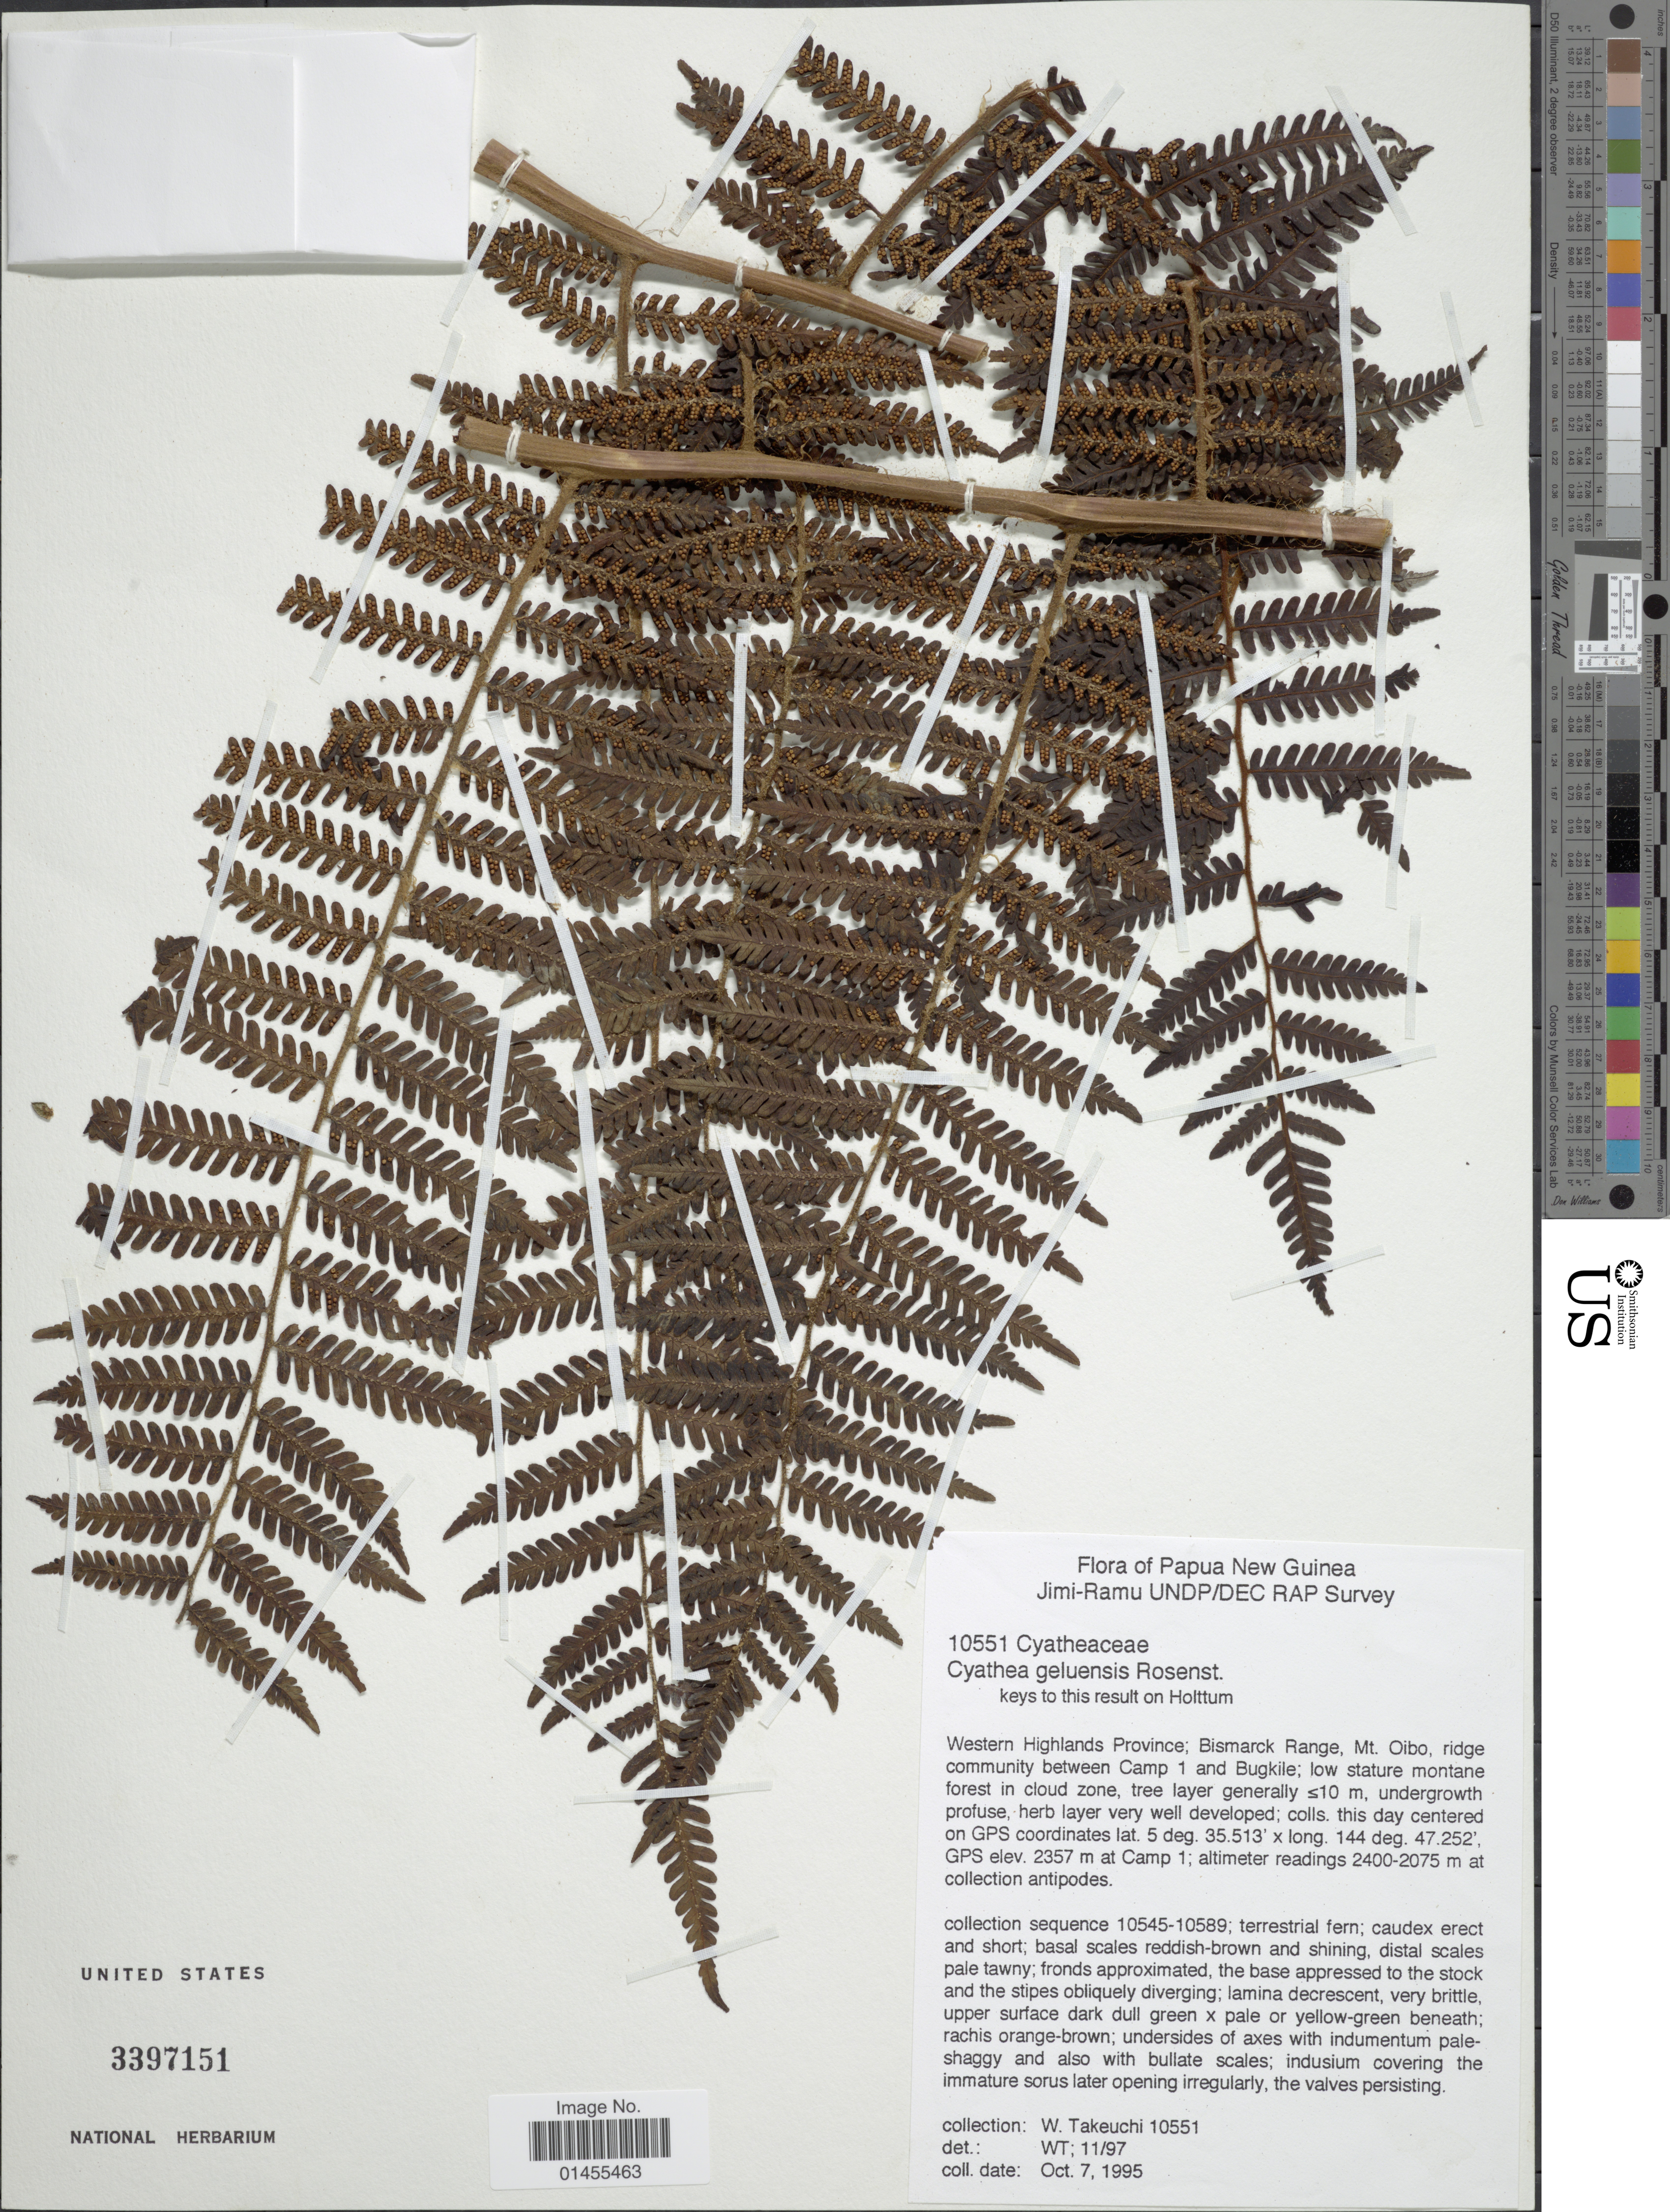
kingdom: Plantae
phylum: Tracheophyta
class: Polypodiopsida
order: Cyatheales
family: Cyatheaceae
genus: Alsophila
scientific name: Alsophila geluensis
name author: (Rosenst.) R.M. Tryon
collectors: W. Takeuchi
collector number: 10551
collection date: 1995-10-07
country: Papua New Guinea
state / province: Western Highlands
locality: Jimi-Ramu UNDP/DEC RAP Survey, Western Highlands Province; Bismarck range, Mt Oibo, ridge community between Camp 1 and Bugkile; low stature montane forest in cloud zone.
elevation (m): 2357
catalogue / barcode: US 3397151